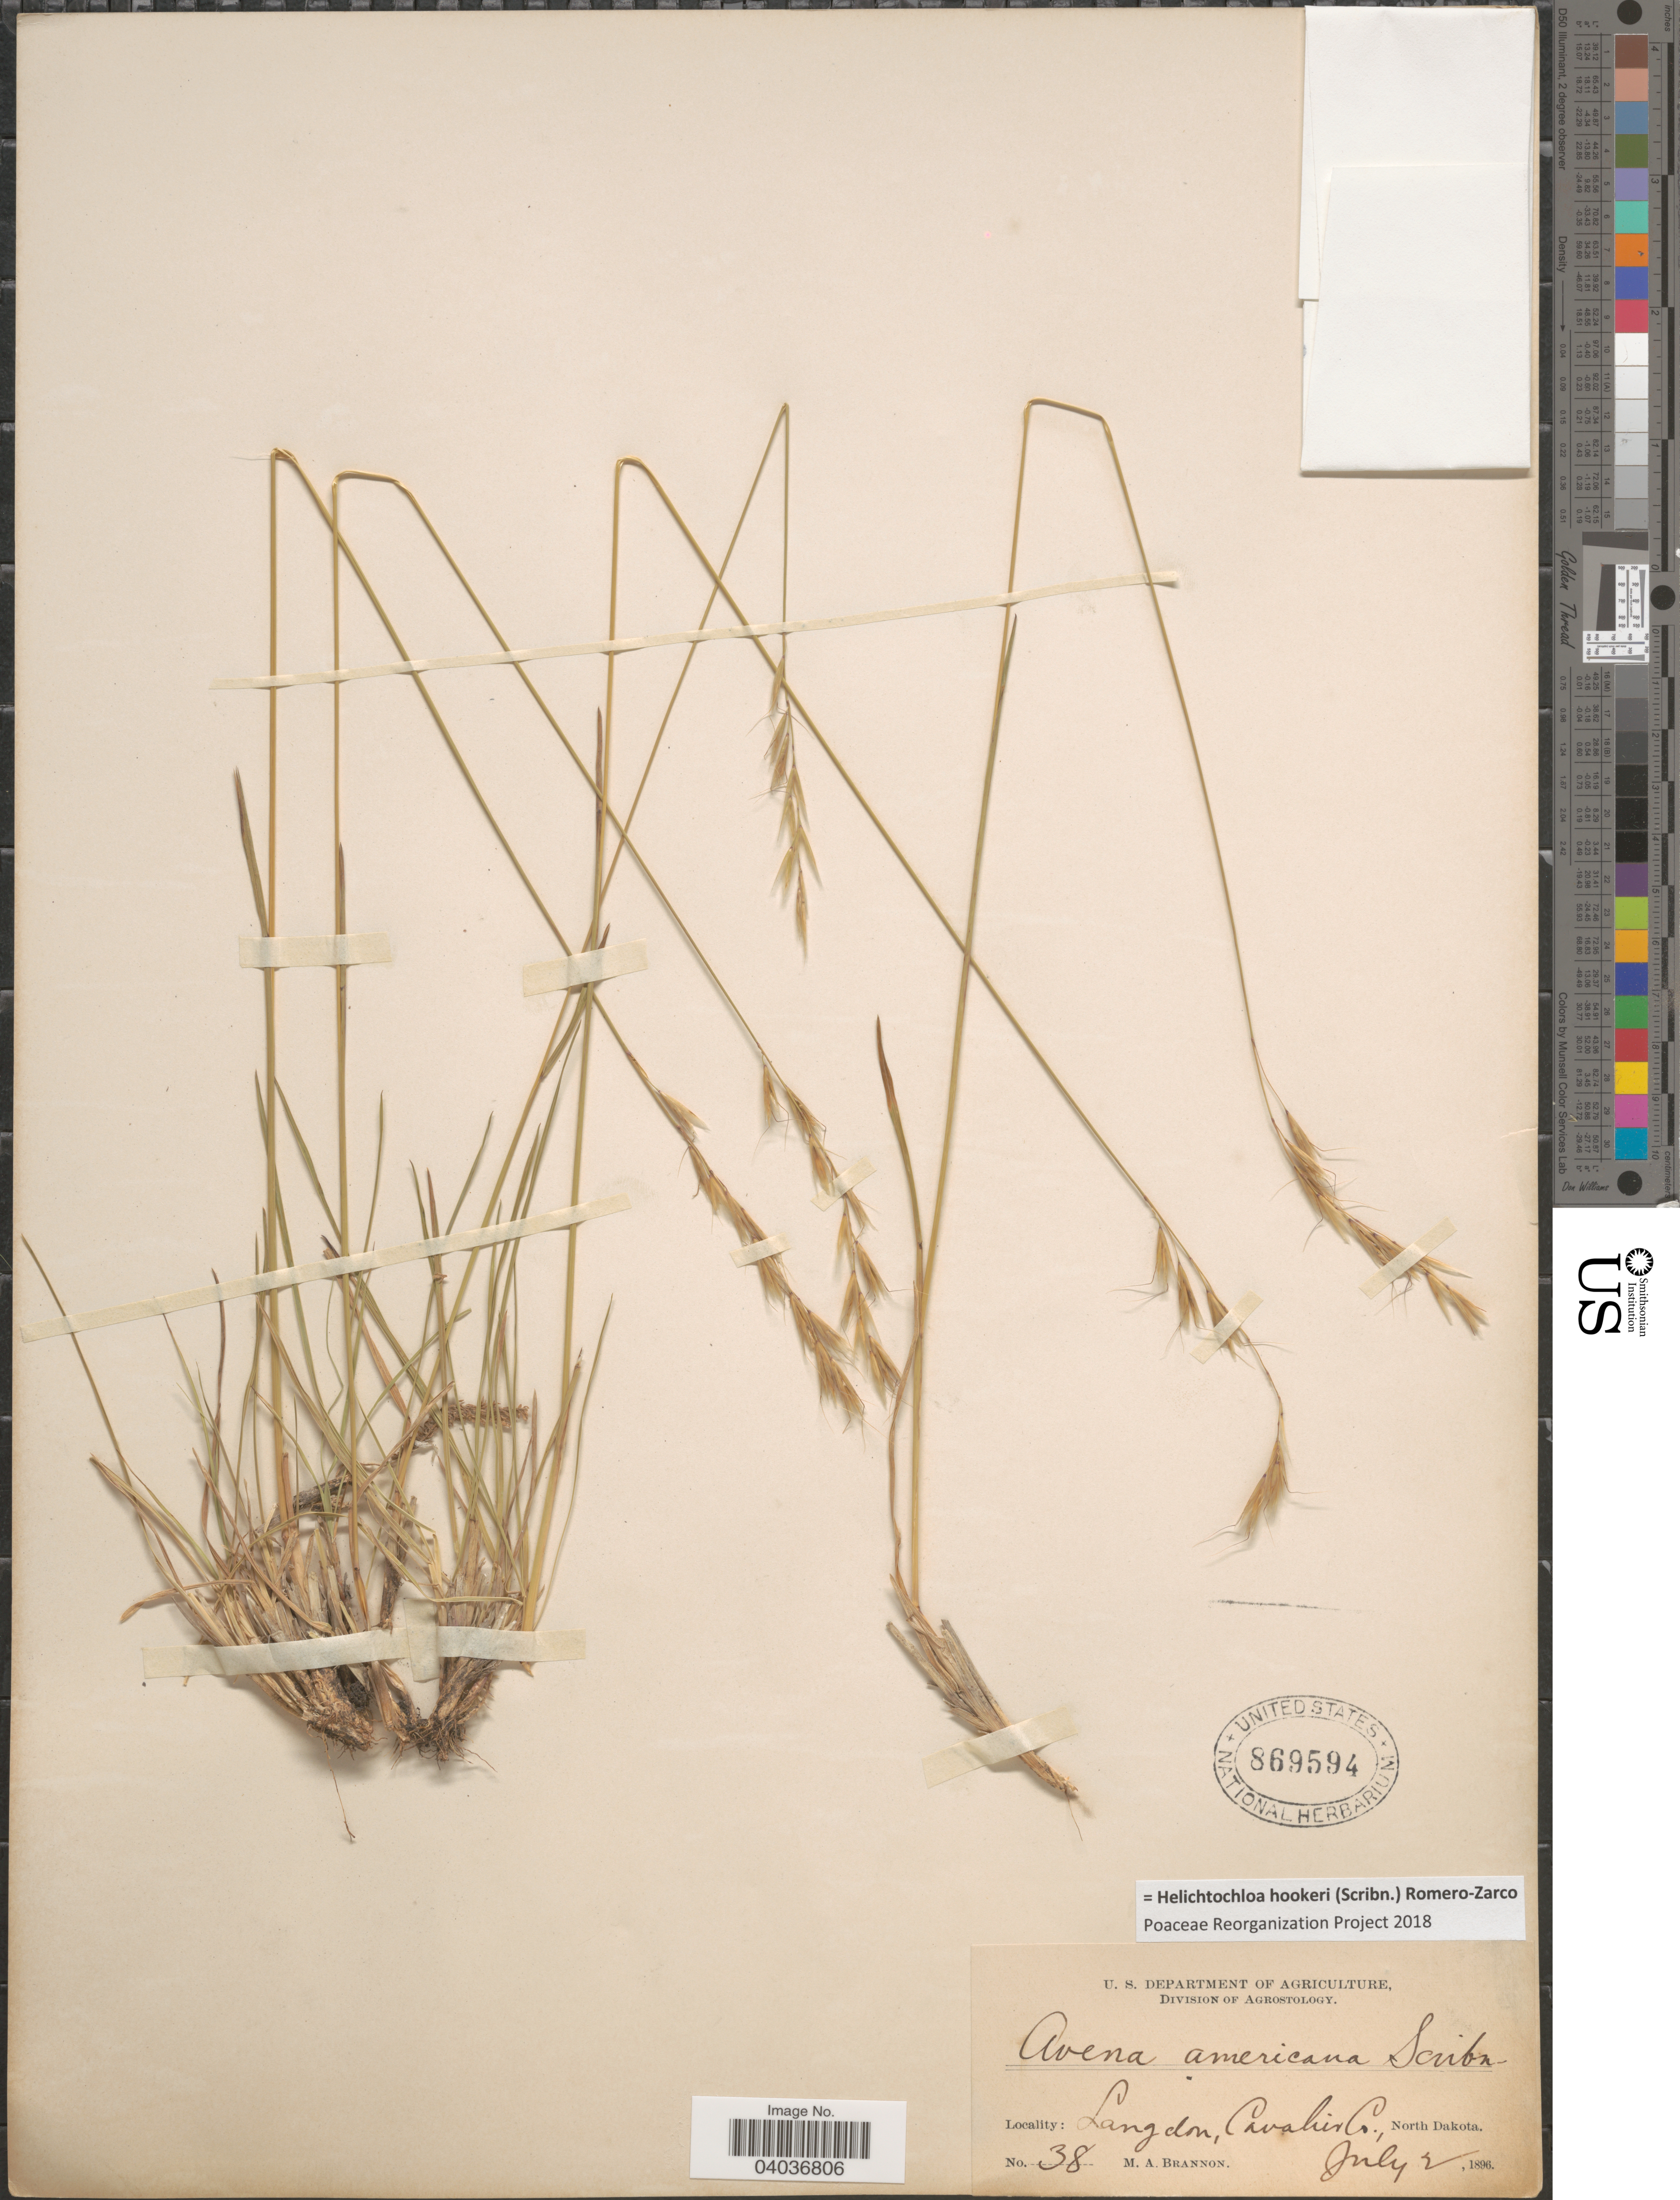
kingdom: Plantae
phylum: Tracheophyta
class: Liliopsida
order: Poales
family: Poaceae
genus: Helictochloa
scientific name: Helictochloa hookeri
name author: (Scribn.) Romero Zarco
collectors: M. Brannon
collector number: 38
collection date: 1896-07-02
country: United States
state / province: North Dakota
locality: Langdon, Cavalier Co.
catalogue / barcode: US 869594